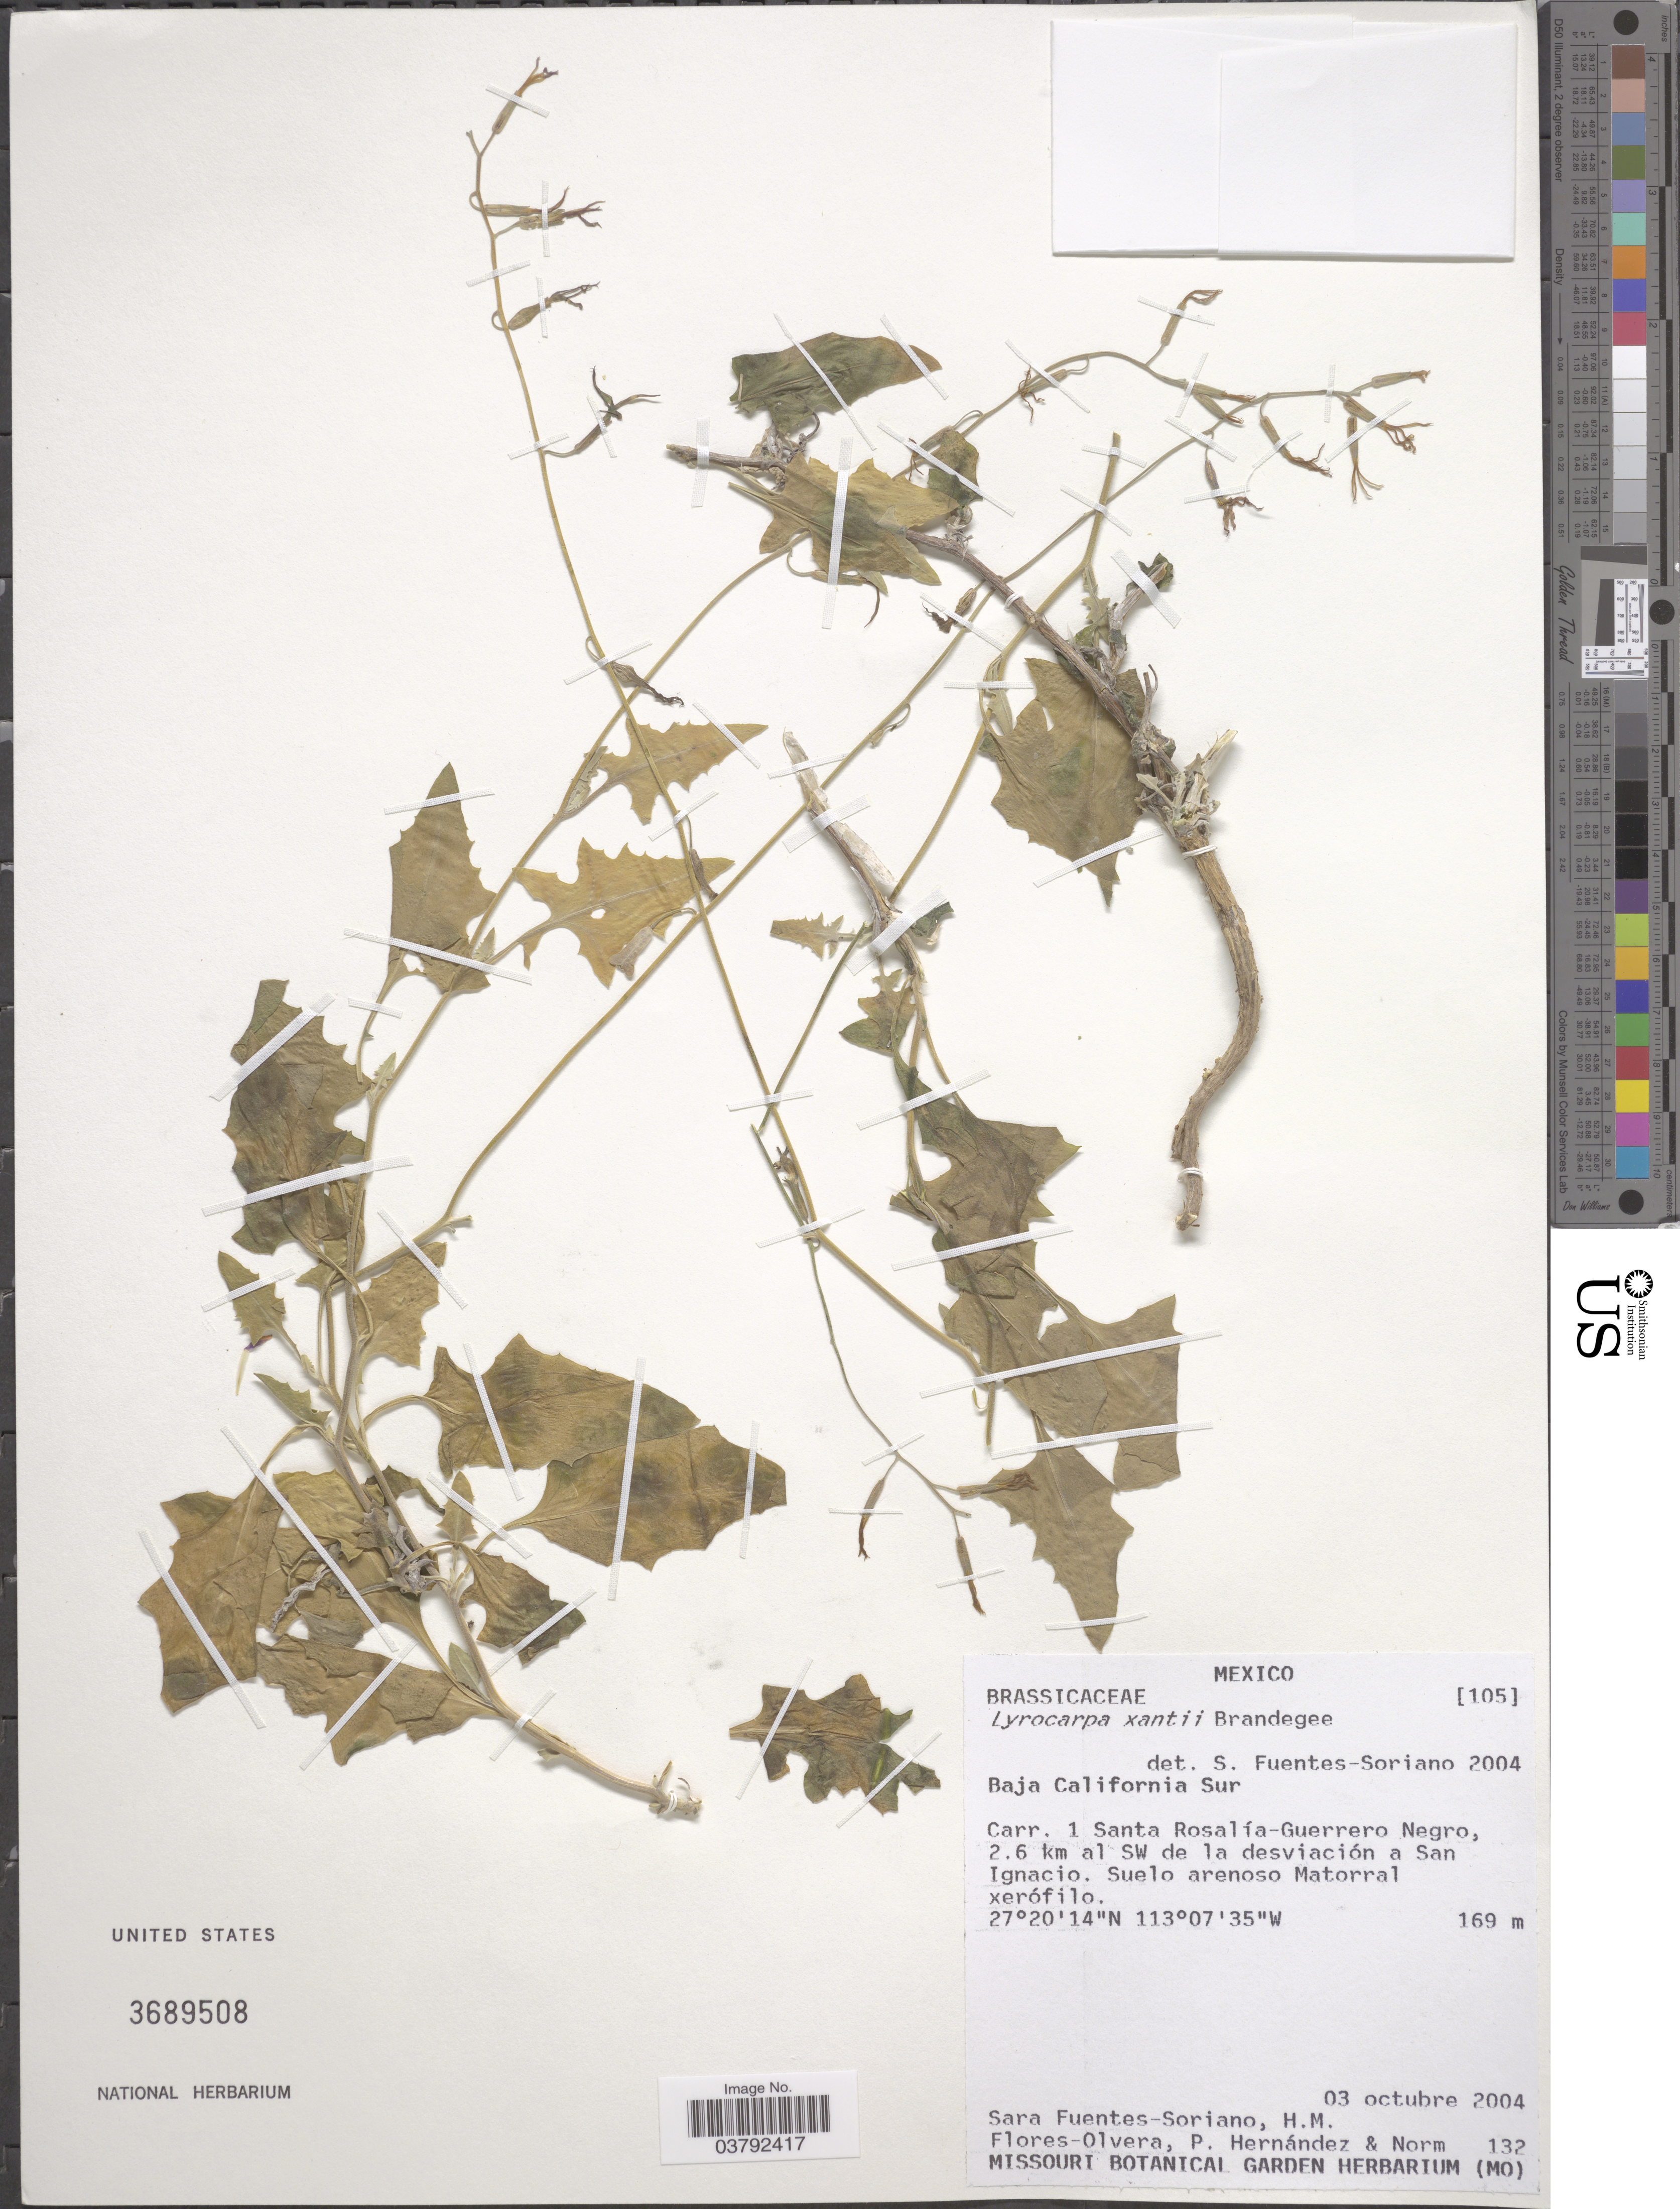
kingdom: Plantae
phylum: Tracheophyta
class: Magnoliopsida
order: Brassicales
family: Brassicaceae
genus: Lyrocarpa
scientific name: Lyrocarpa xantii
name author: Brandegee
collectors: S. Fuentes-Soriano, H. Flores Olvera, P. Hernández & Norm.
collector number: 132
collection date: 2004-10-03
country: Mexico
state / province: Baja California Sur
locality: Carr. 1 Santa Rosalía-Guerrero Negro, 2.6 km al SW de la desviación a San Ignacio.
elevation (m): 169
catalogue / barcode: US 3689508